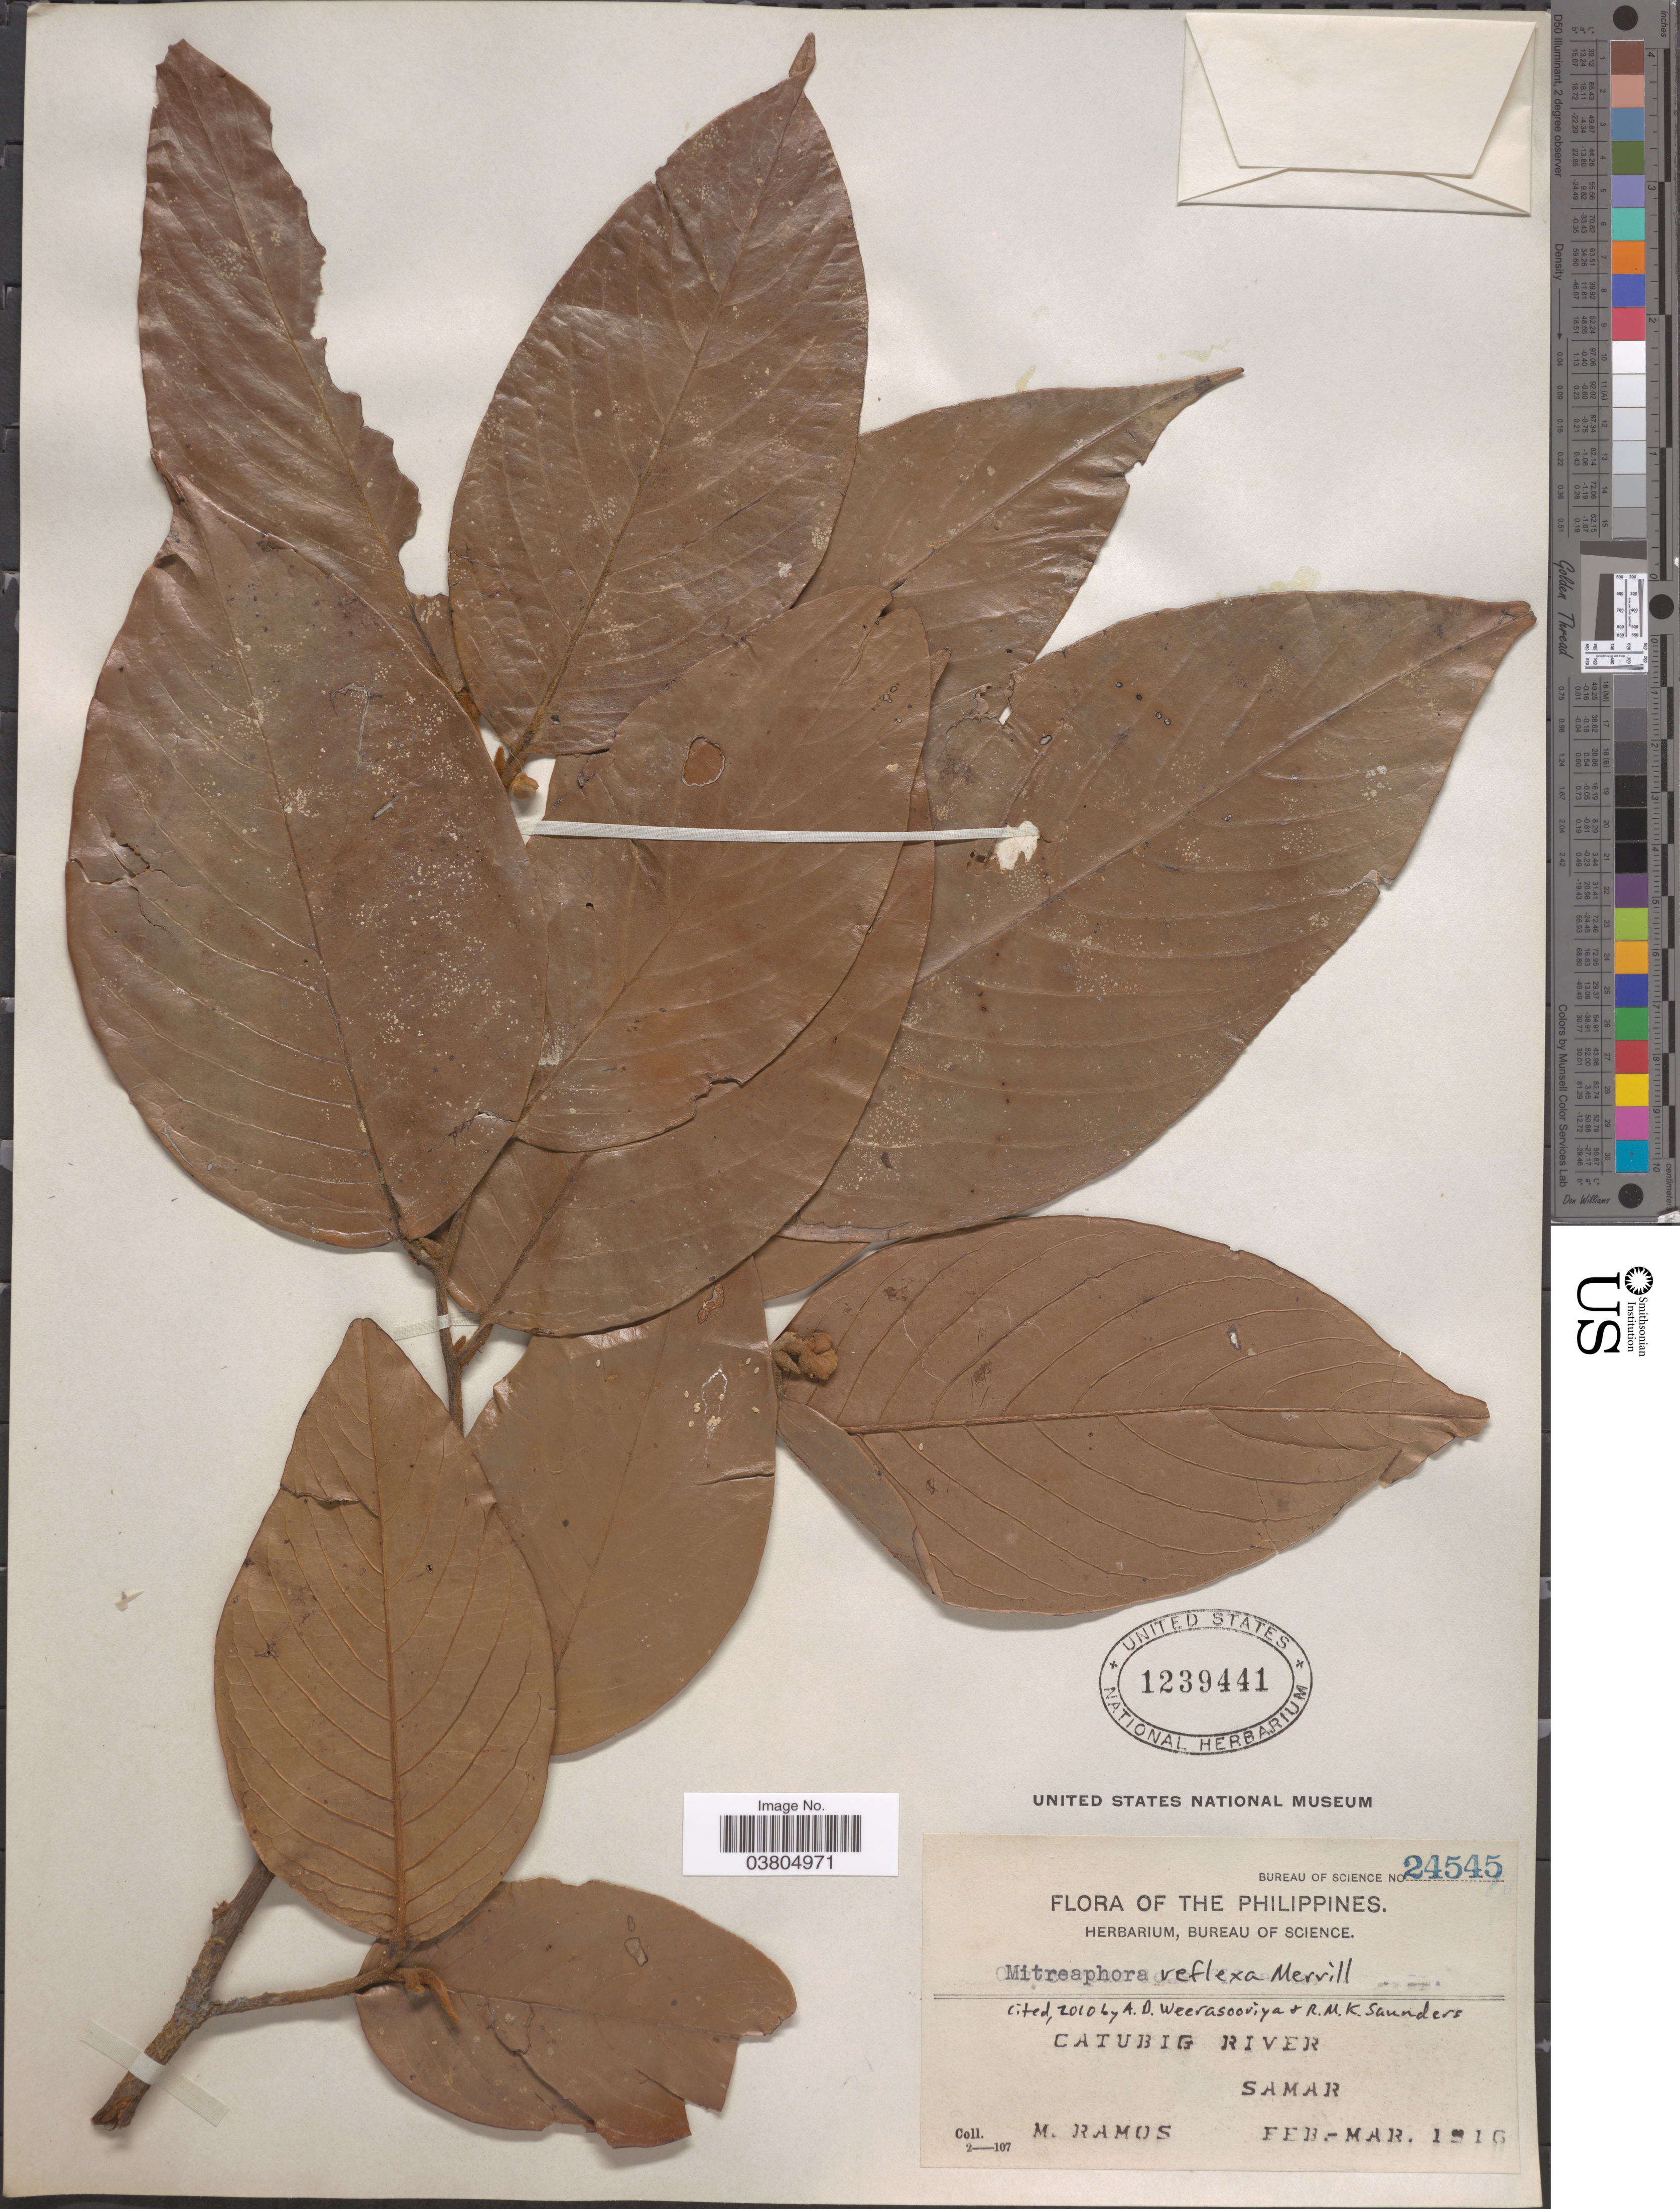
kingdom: Plantae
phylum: Tracheophyta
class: Magnoliopsida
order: Magnoliales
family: Annonaceae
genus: Mitrephora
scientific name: Mitrephora reflexa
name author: Merr.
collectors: M. Ramos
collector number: Bureau of Science 24545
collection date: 1916-02/1916-03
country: Philippines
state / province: Eastern Visayas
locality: Catabig River. Samar.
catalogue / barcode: US 1239441